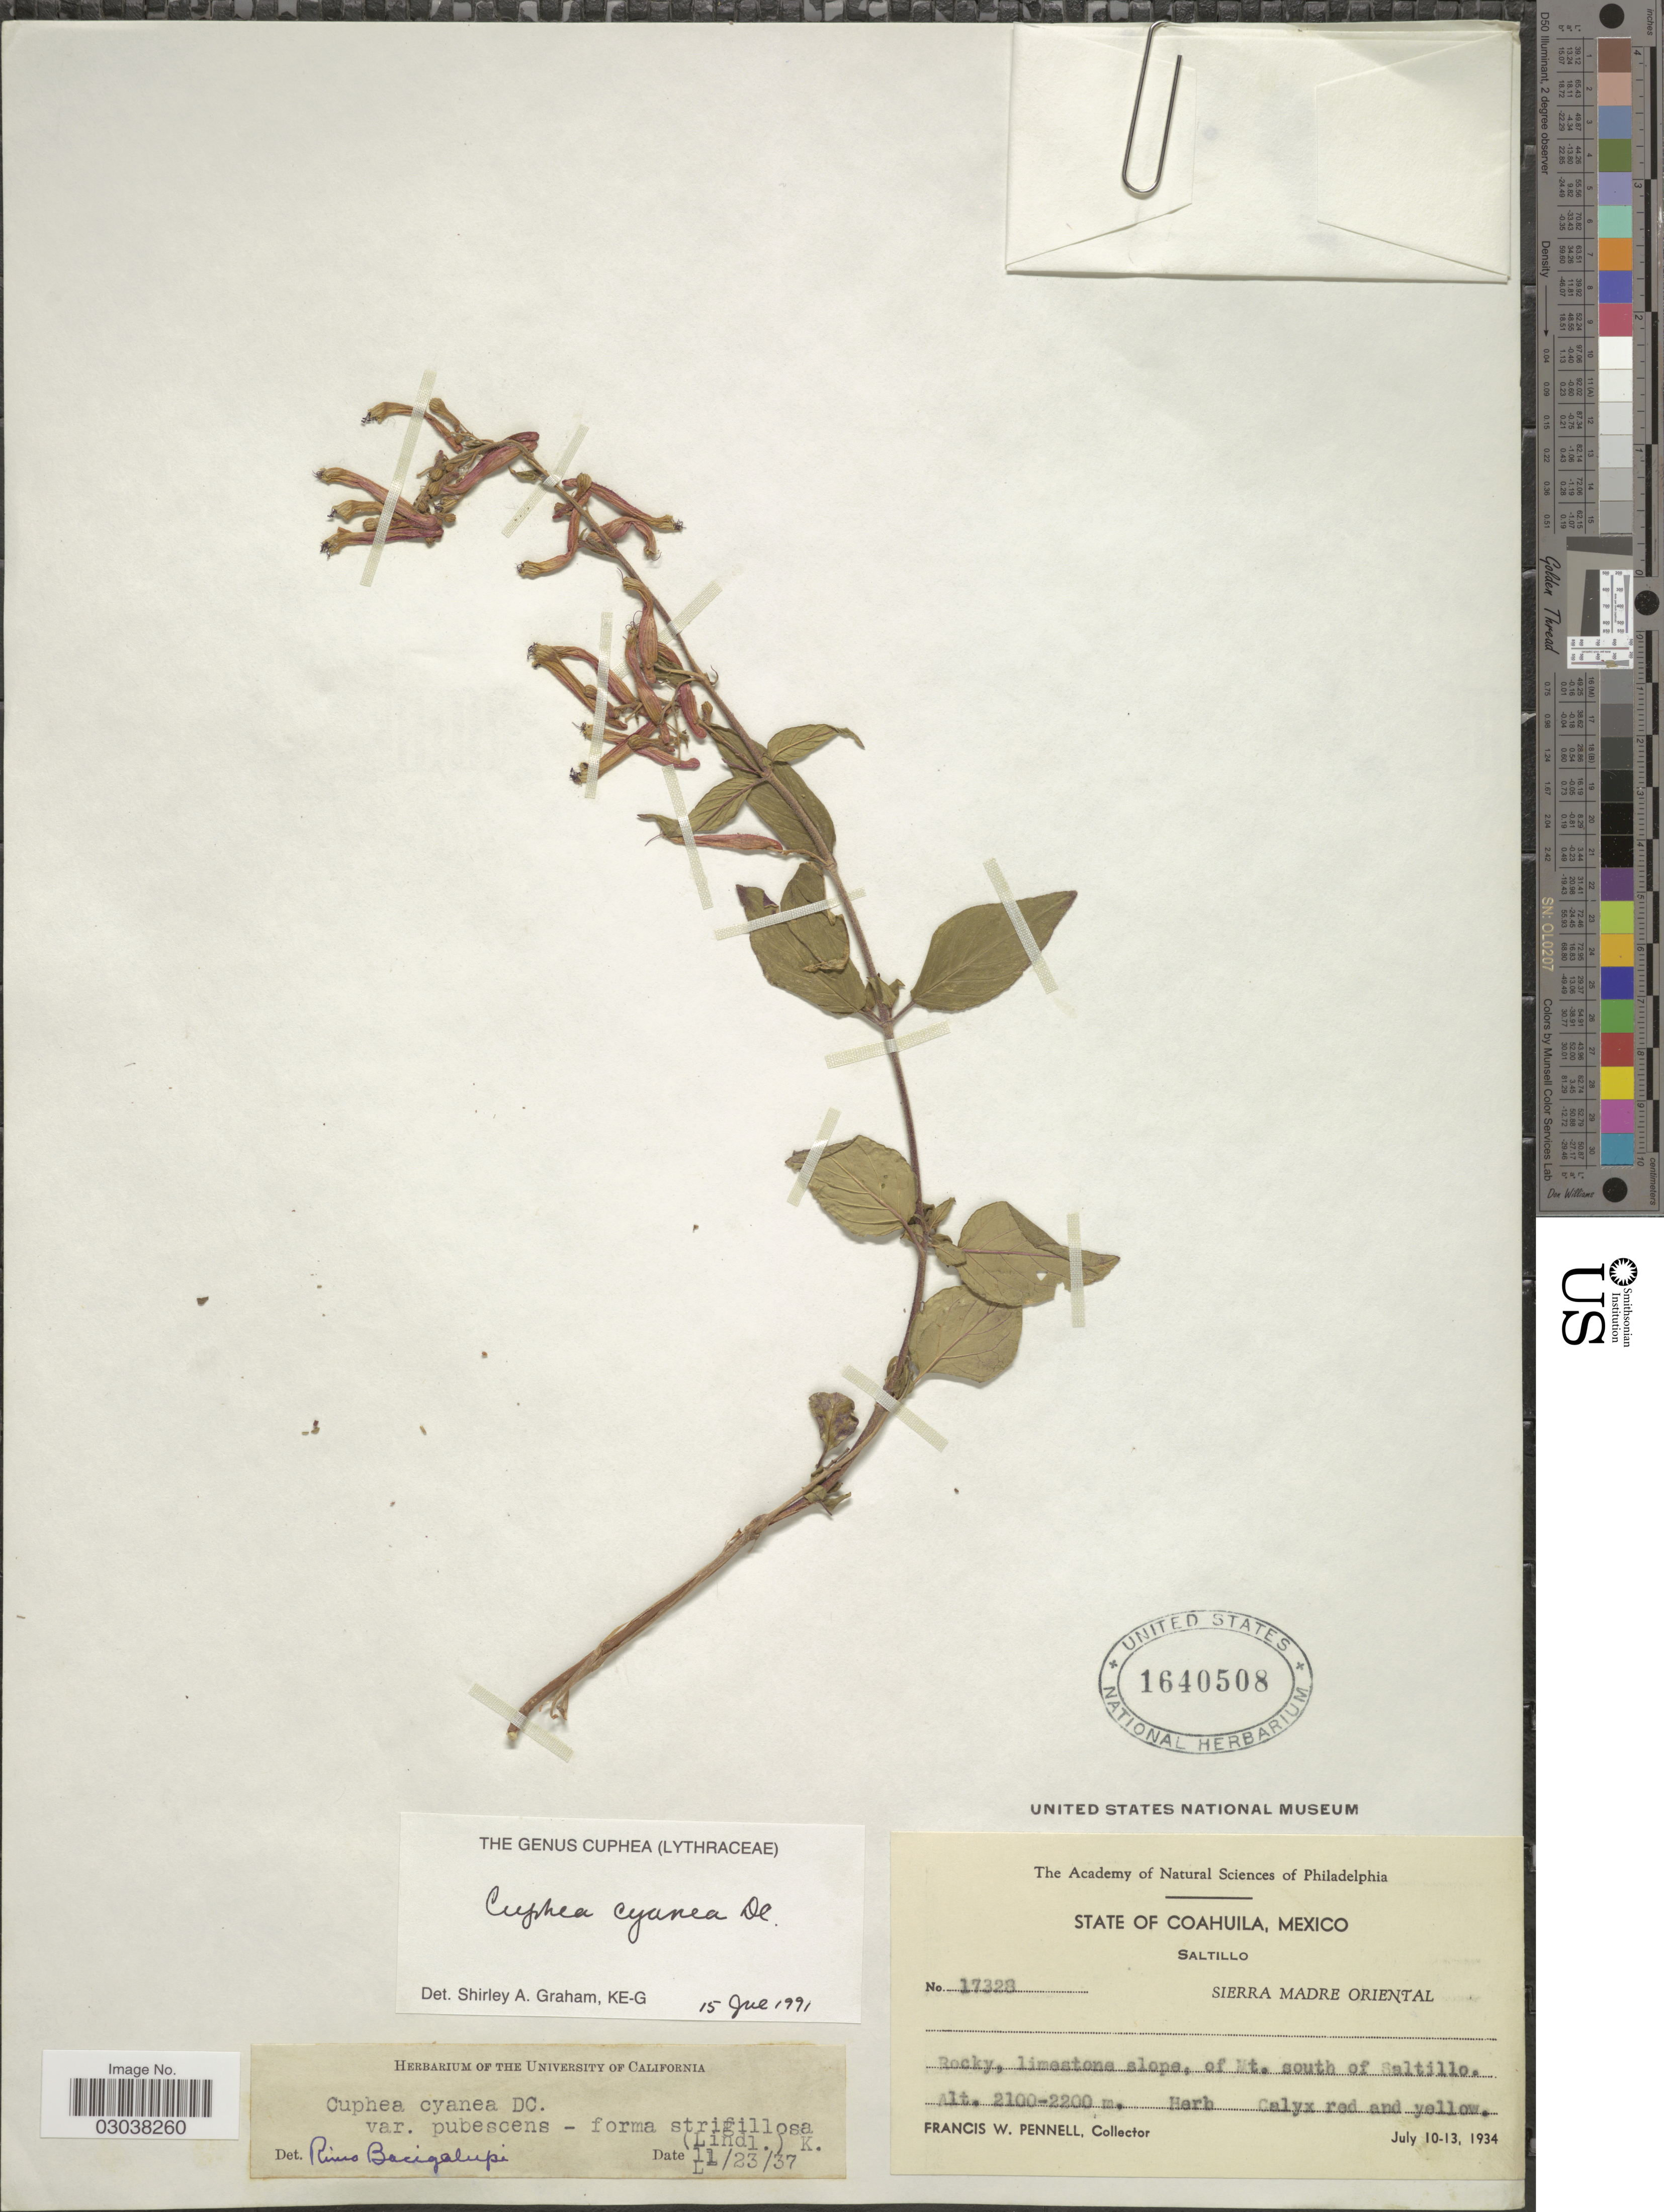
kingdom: Plantae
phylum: Tracheophyta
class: Magnoliopsida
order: Myrtales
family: Lythraceae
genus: Cuphea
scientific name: Cuphea cyanea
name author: DC.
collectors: F. W. Pennell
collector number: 17328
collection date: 1934-07-10/1934-07-13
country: Mexico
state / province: Coahuila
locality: Saltillo. Sierra Madre Occidental. Rocky, limestone slope, of Mt. south of Saltillo.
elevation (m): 2100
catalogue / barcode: US 1640508